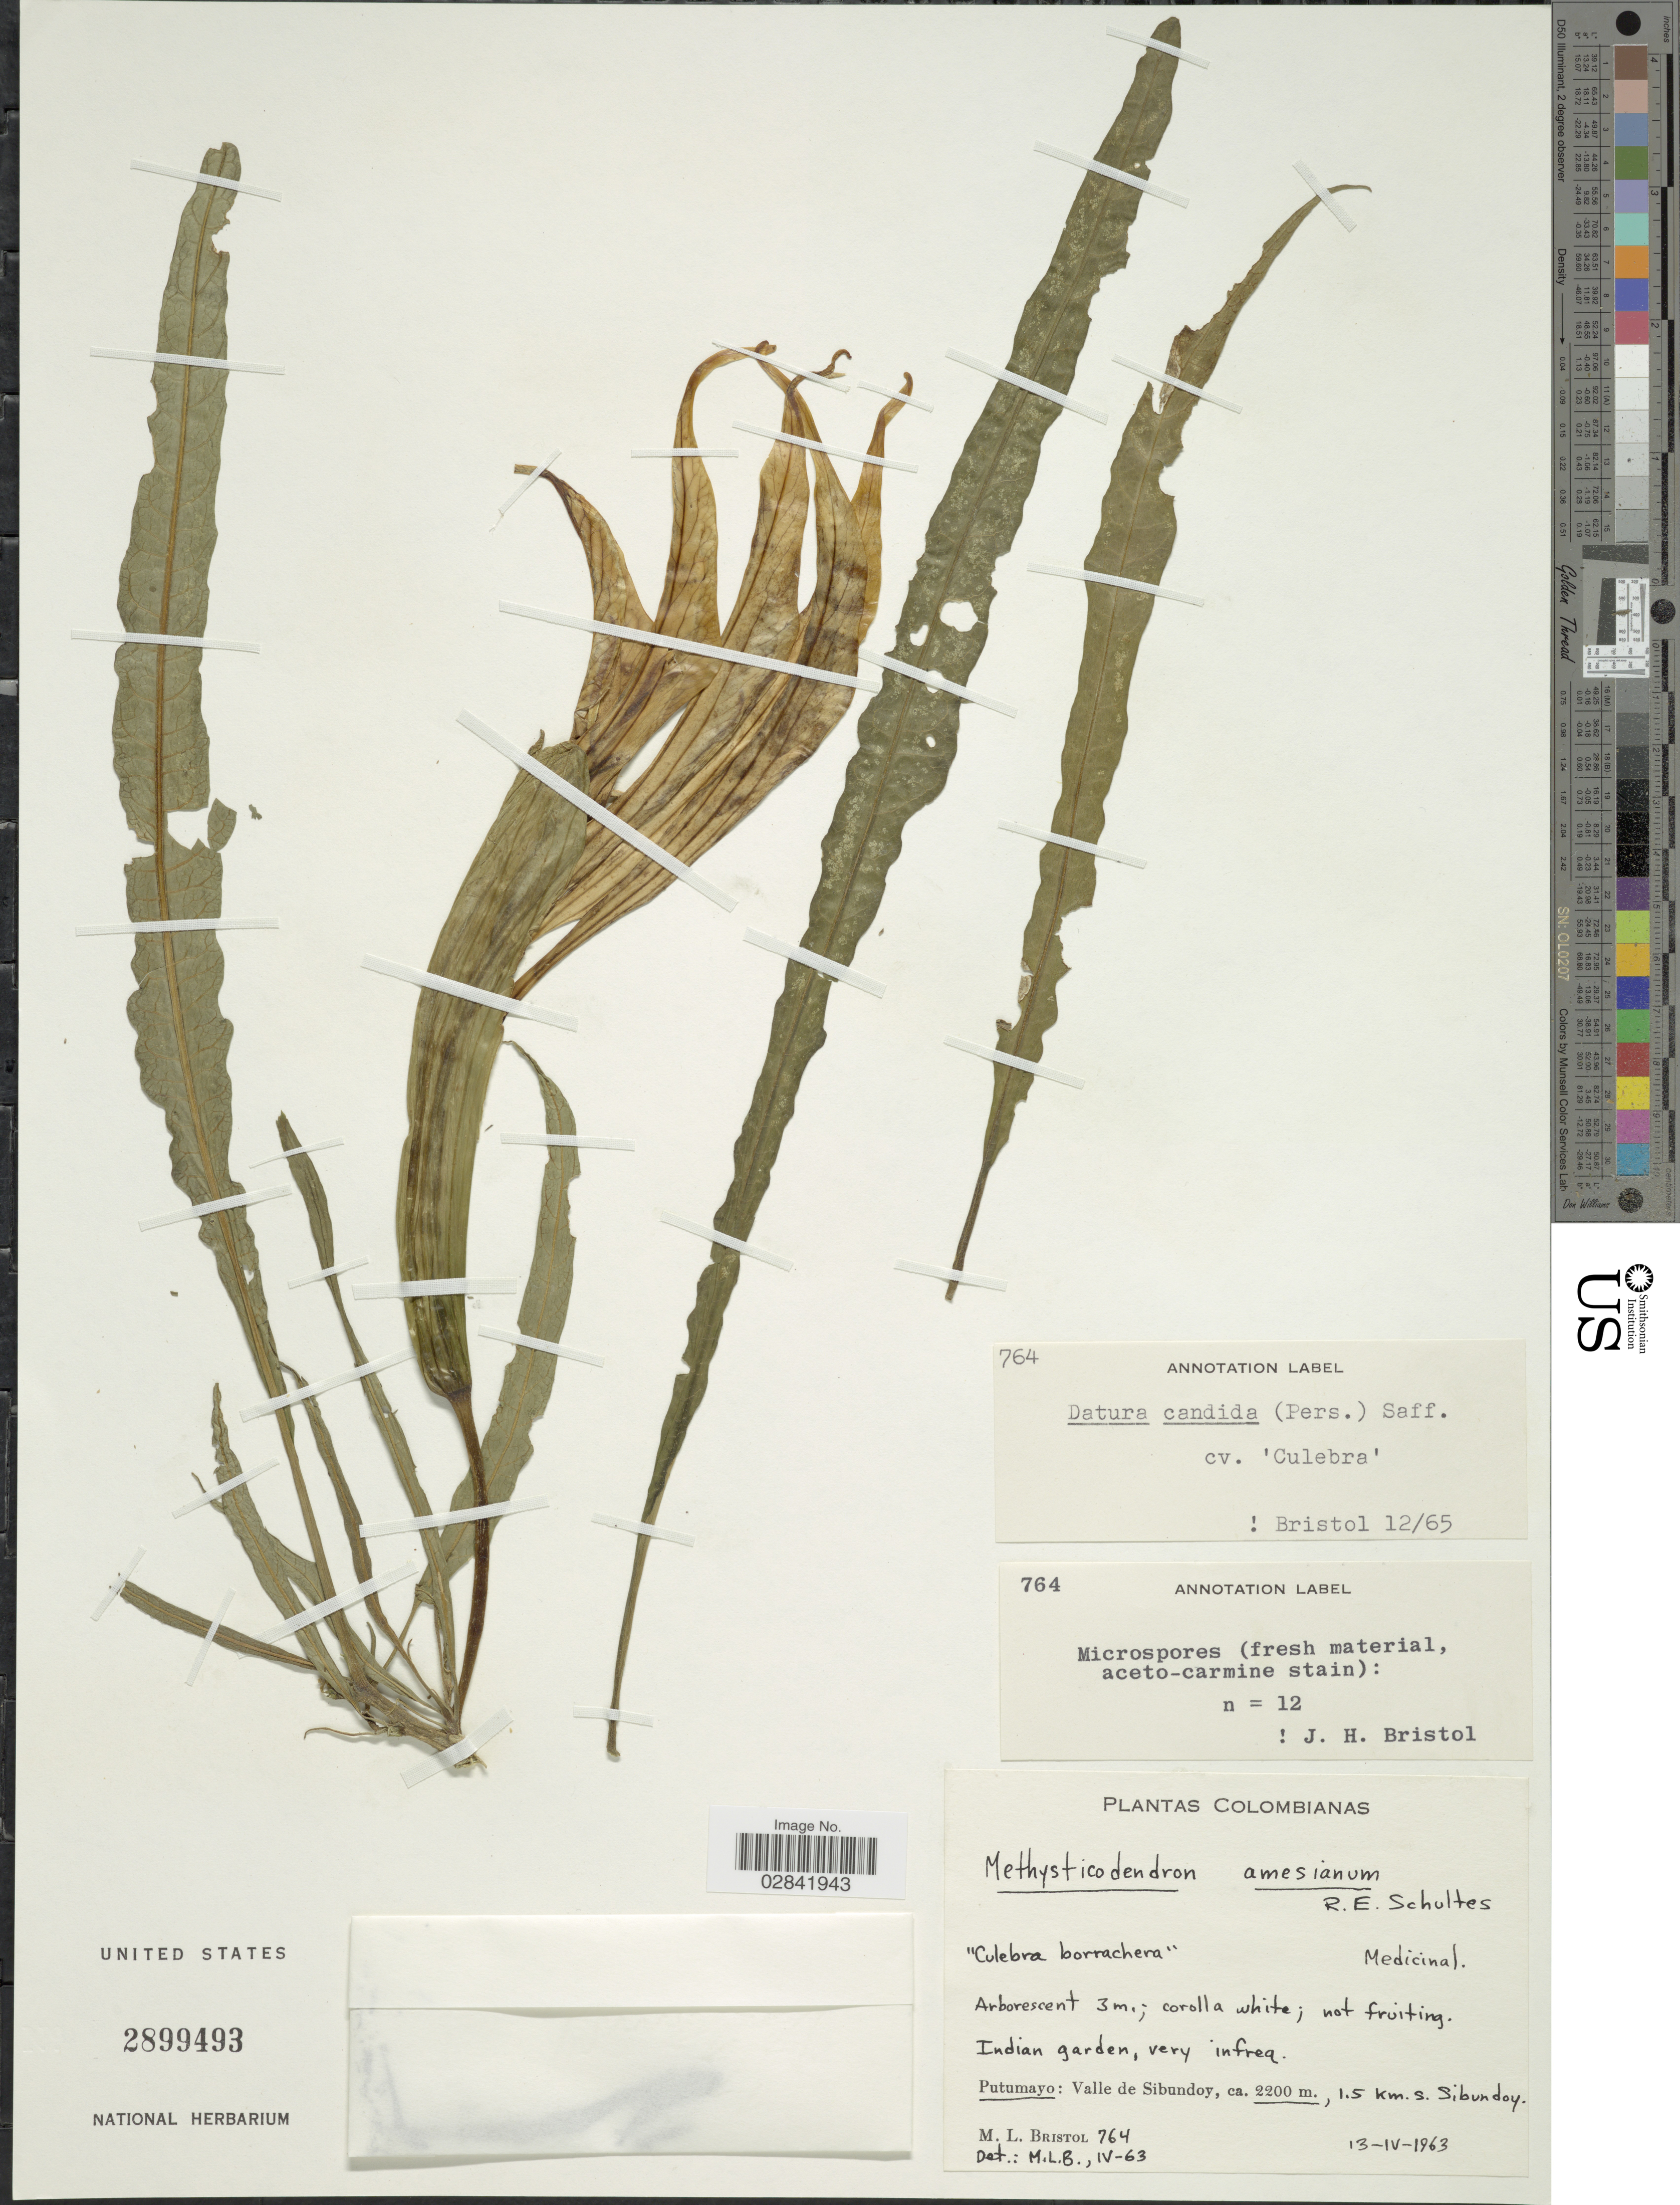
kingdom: Plantae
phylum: Tracheophyta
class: Magnoliopsida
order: Solanales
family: Solanaceae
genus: Brugmansia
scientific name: Brugmansia x candida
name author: Pers.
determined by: (US) Smithsonian Institution - National Museum of Natural History - Department of Botany (UNITED STATES)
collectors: M. L. Bristol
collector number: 764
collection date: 1963-04-13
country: Colombia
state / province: Putumayo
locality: Valle de Sibundoy, 1.5 km. S. Sibundoy.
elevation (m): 2200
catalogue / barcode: US 2899493